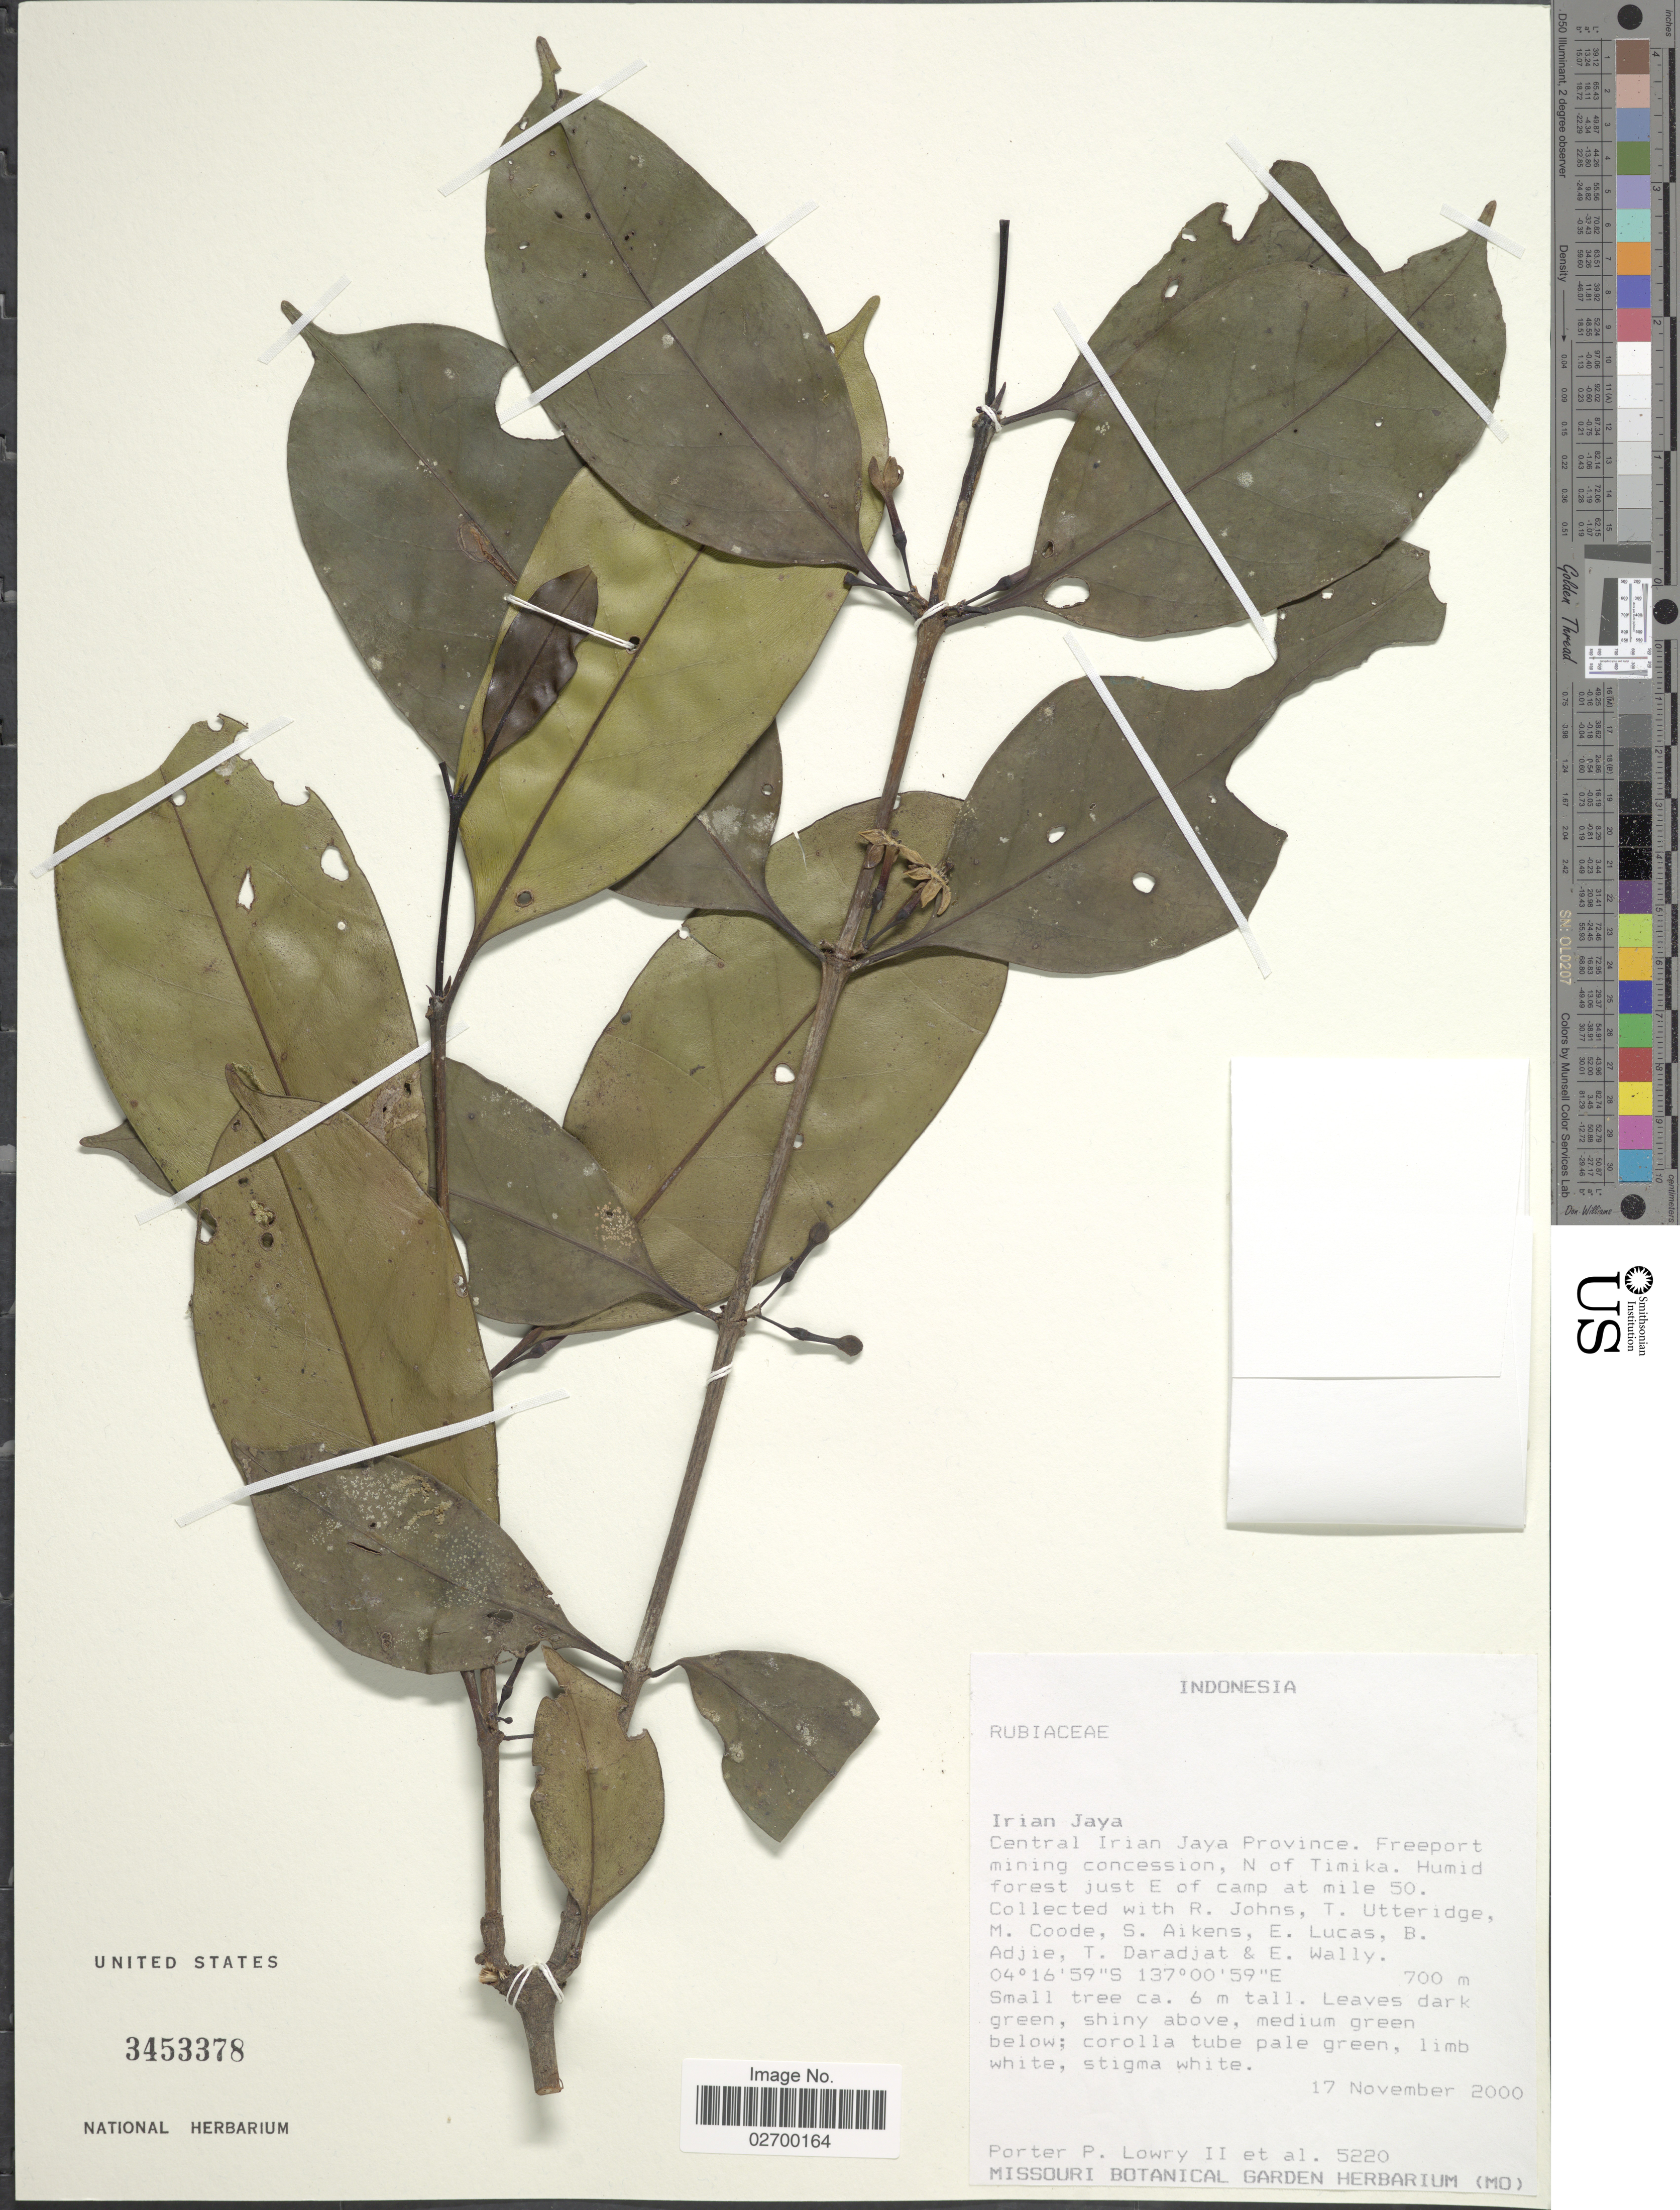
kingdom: Plantae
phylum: Tracheophyta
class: Magnoliopsida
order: Gentianales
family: Rubiaceae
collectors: P. P. Lowry & et al.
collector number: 5220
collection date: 2000-11-17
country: Indonesia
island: New Guinea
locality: Irian Jaya. Central Irian Jaya Province. Freeport mining concession, N of Timika. Humid forest just E of camp at mile 50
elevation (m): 700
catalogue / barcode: US 3453378